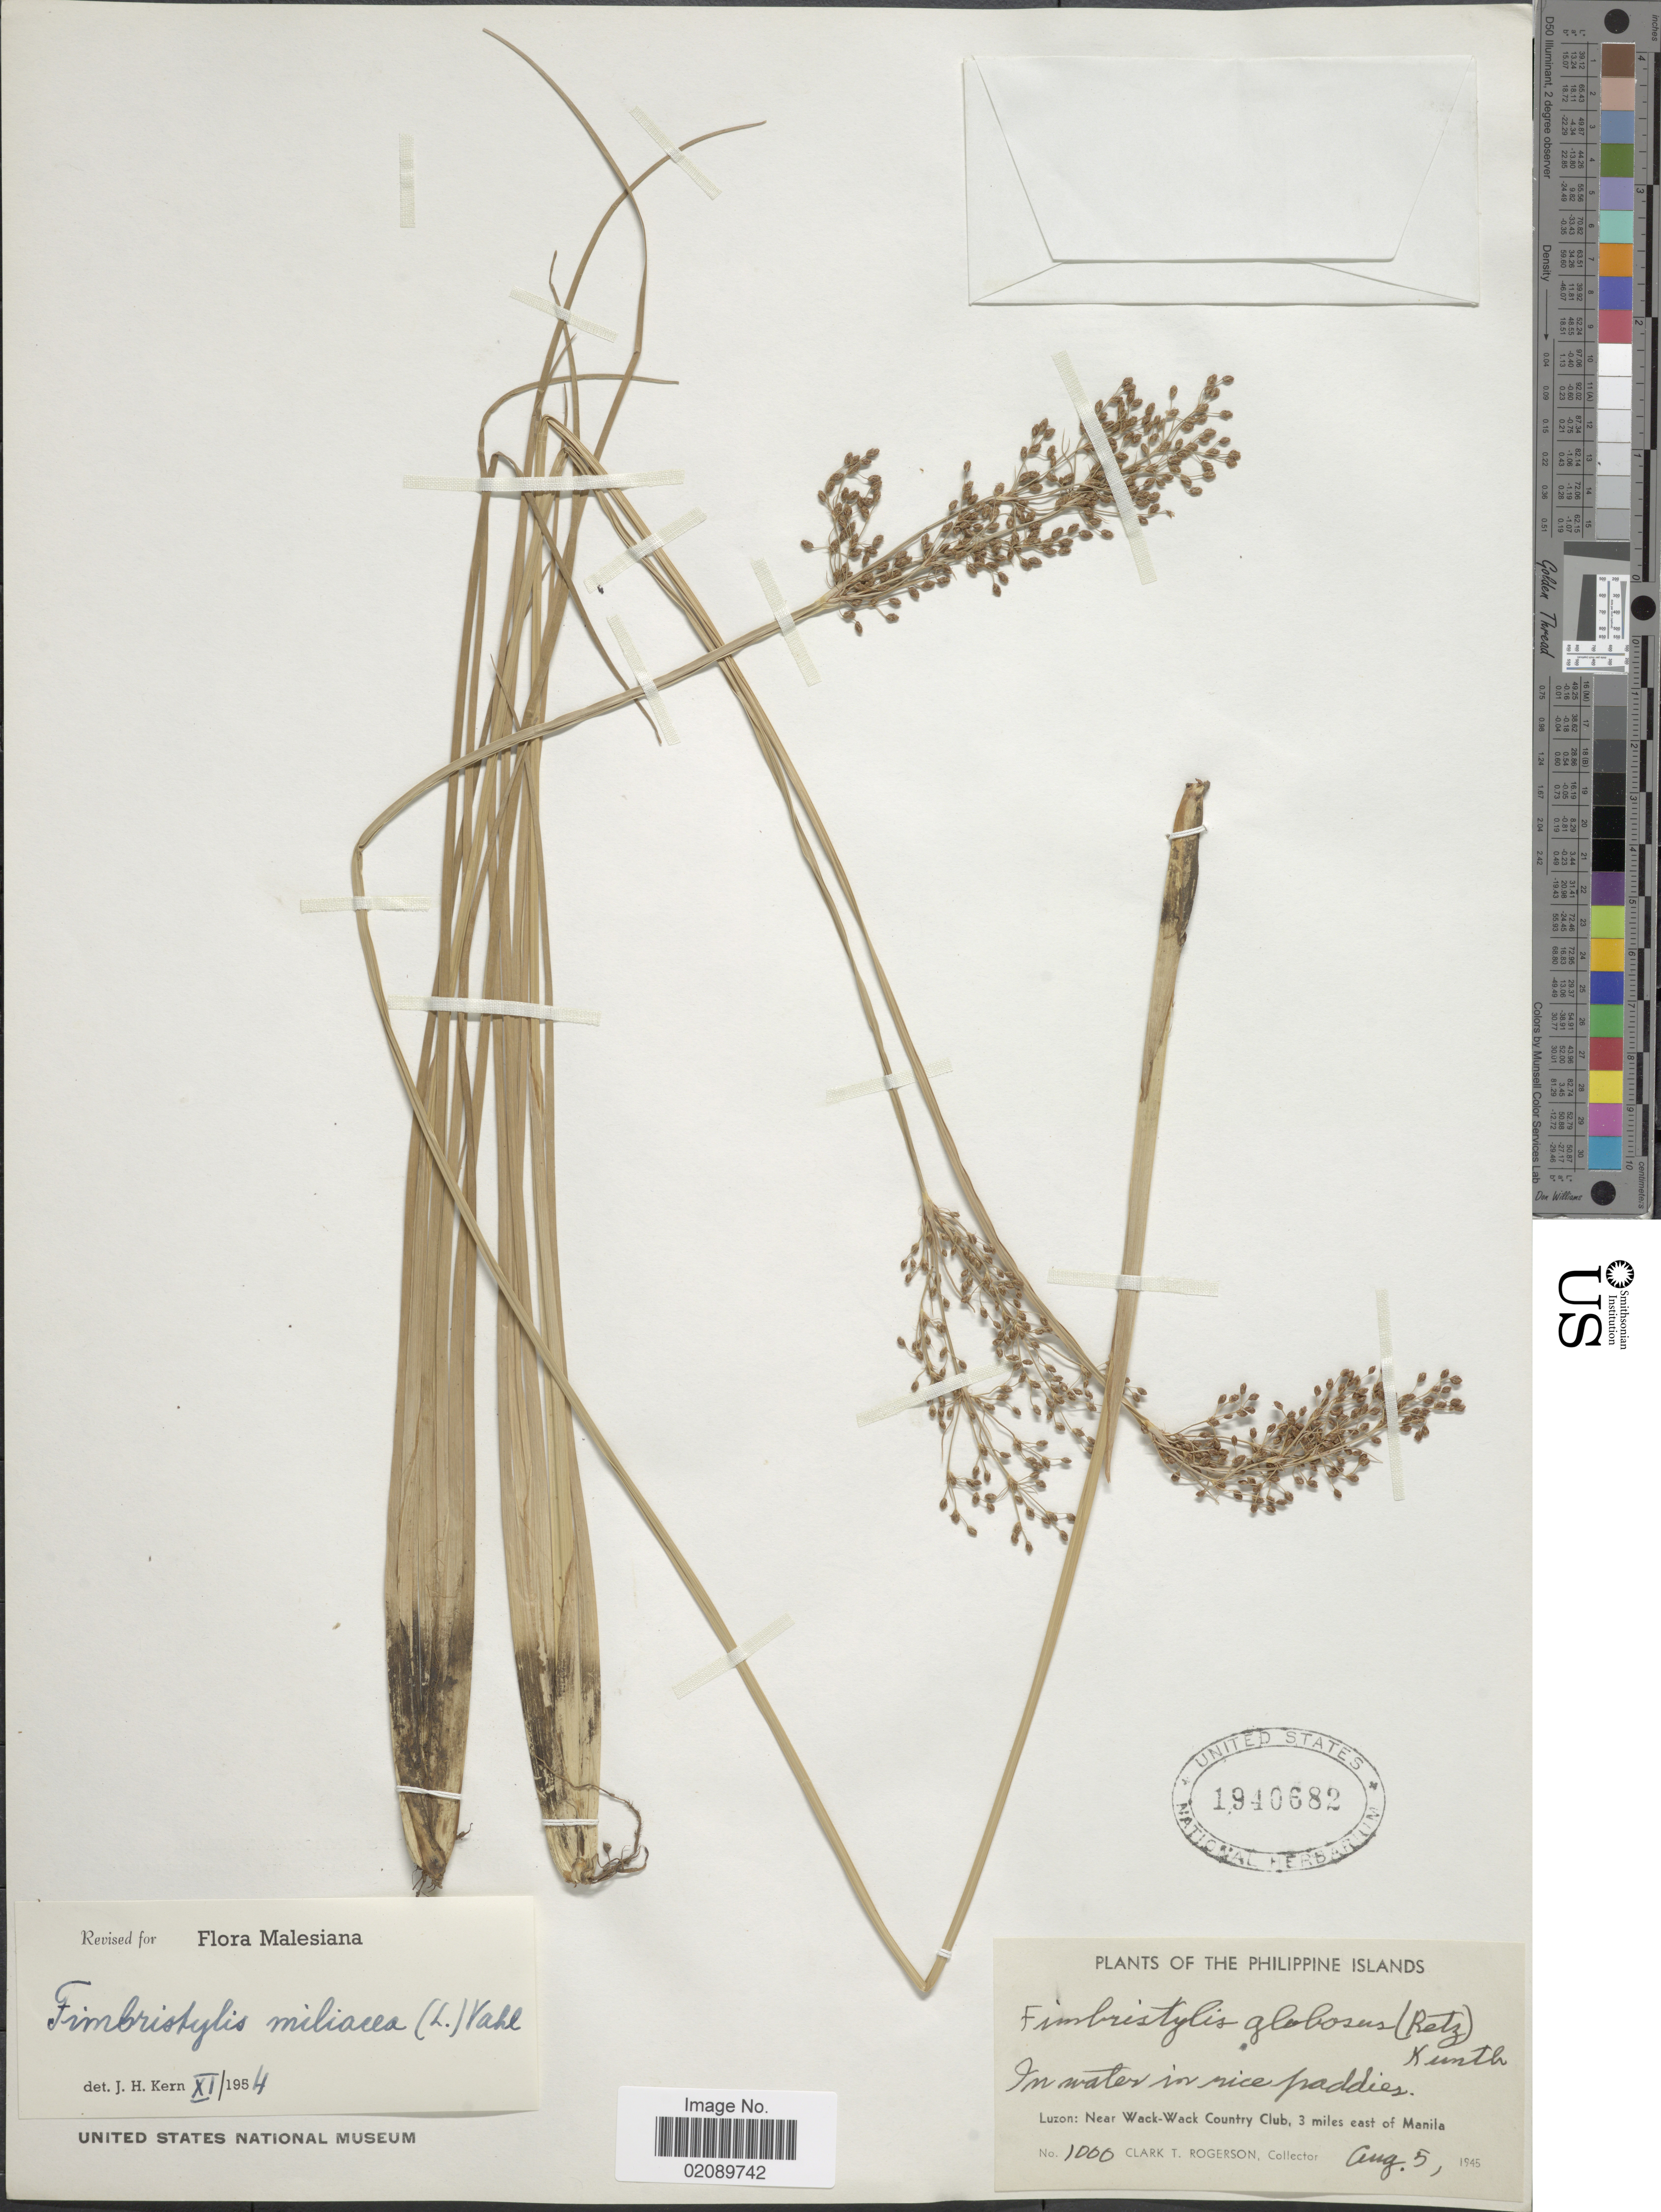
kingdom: Plantae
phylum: Tracheophyta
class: Liliopsida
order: Poales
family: Cyperaceae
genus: Fimbristylis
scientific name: Fimbristylis littoralis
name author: Gaudich.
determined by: Strong, M. T., (US), Smithsonian Institution - National Museum of Natural History (UNITED STATES)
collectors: C. Rogerson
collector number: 1000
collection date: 1945-08-05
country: Philippines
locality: Philippine Islands, Luzon, near Wack-Wack Country Club, 3 miles east of Manila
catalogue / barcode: US 1940682